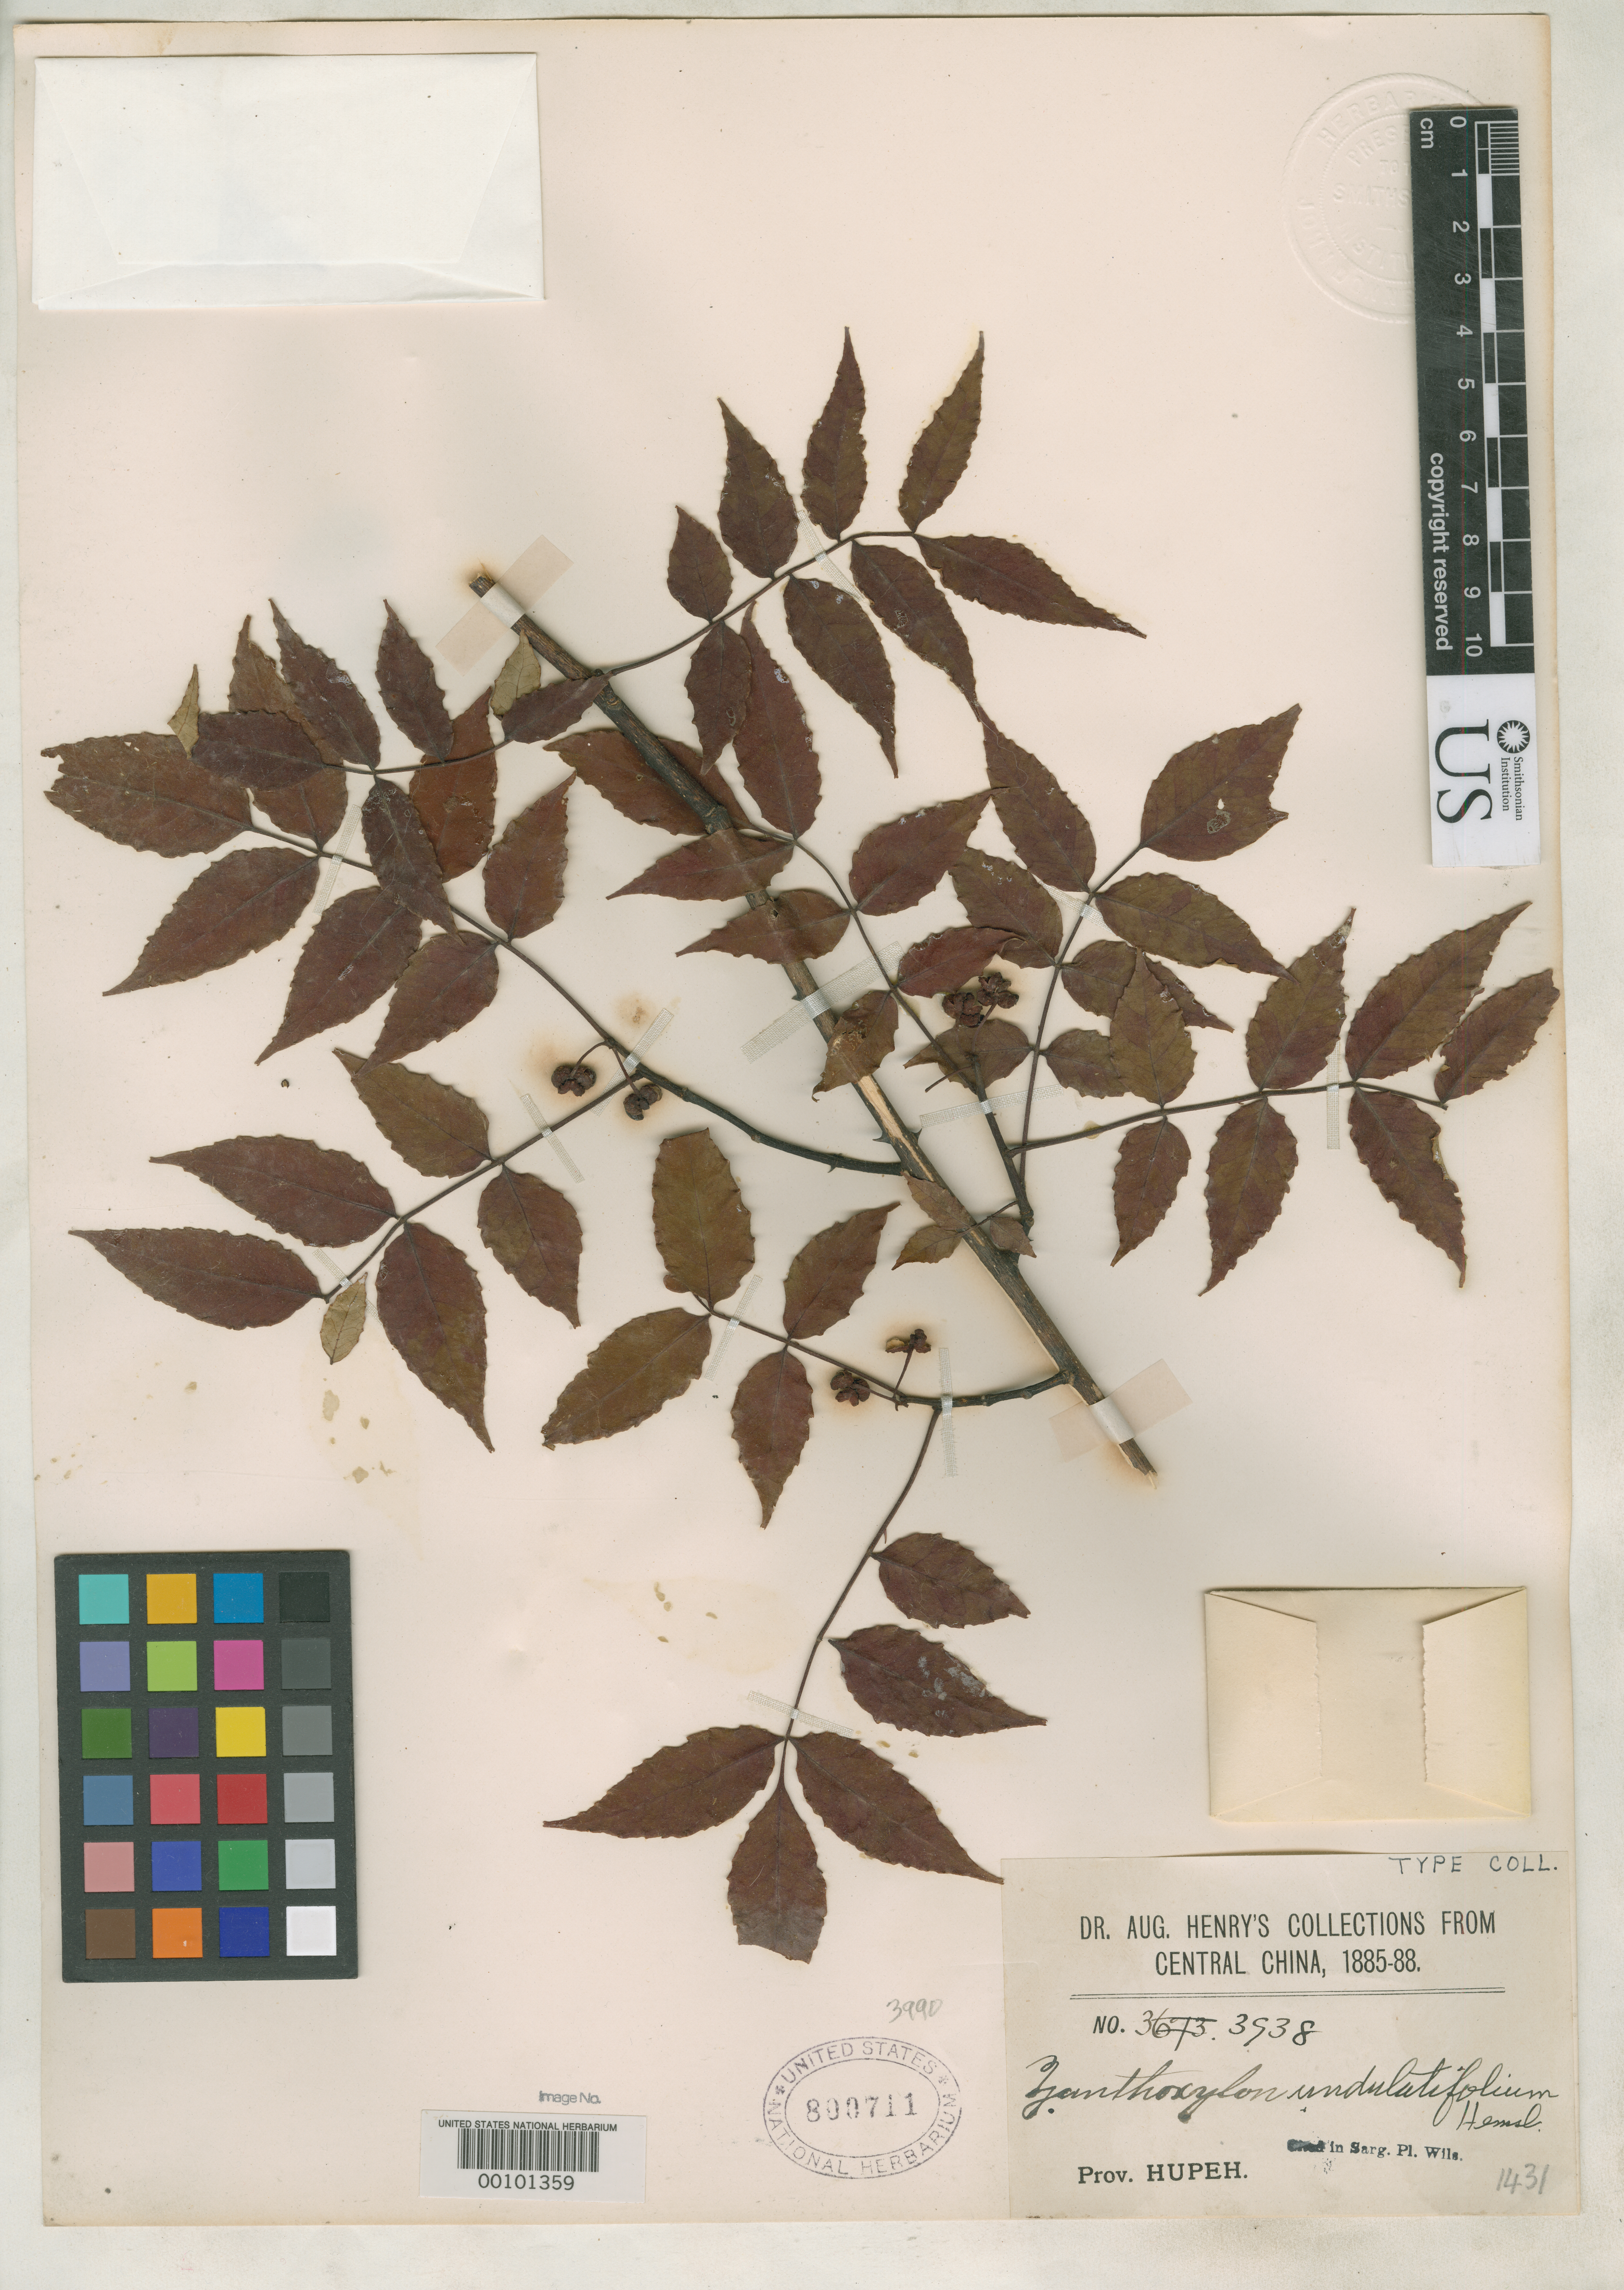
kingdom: Plantae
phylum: Tracheophyta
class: Magnoliopsida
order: Sapindales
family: Rutaceae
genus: Zanthoxylum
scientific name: Zanthoxylum undulatifolium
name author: Hemsl.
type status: Syntype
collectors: A. Henry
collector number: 3938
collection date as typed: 1858 to -- --- 1888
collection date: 1858/1888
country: China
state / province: Hubei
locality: Nanto and the mountains to the north.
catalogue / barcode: US 800711